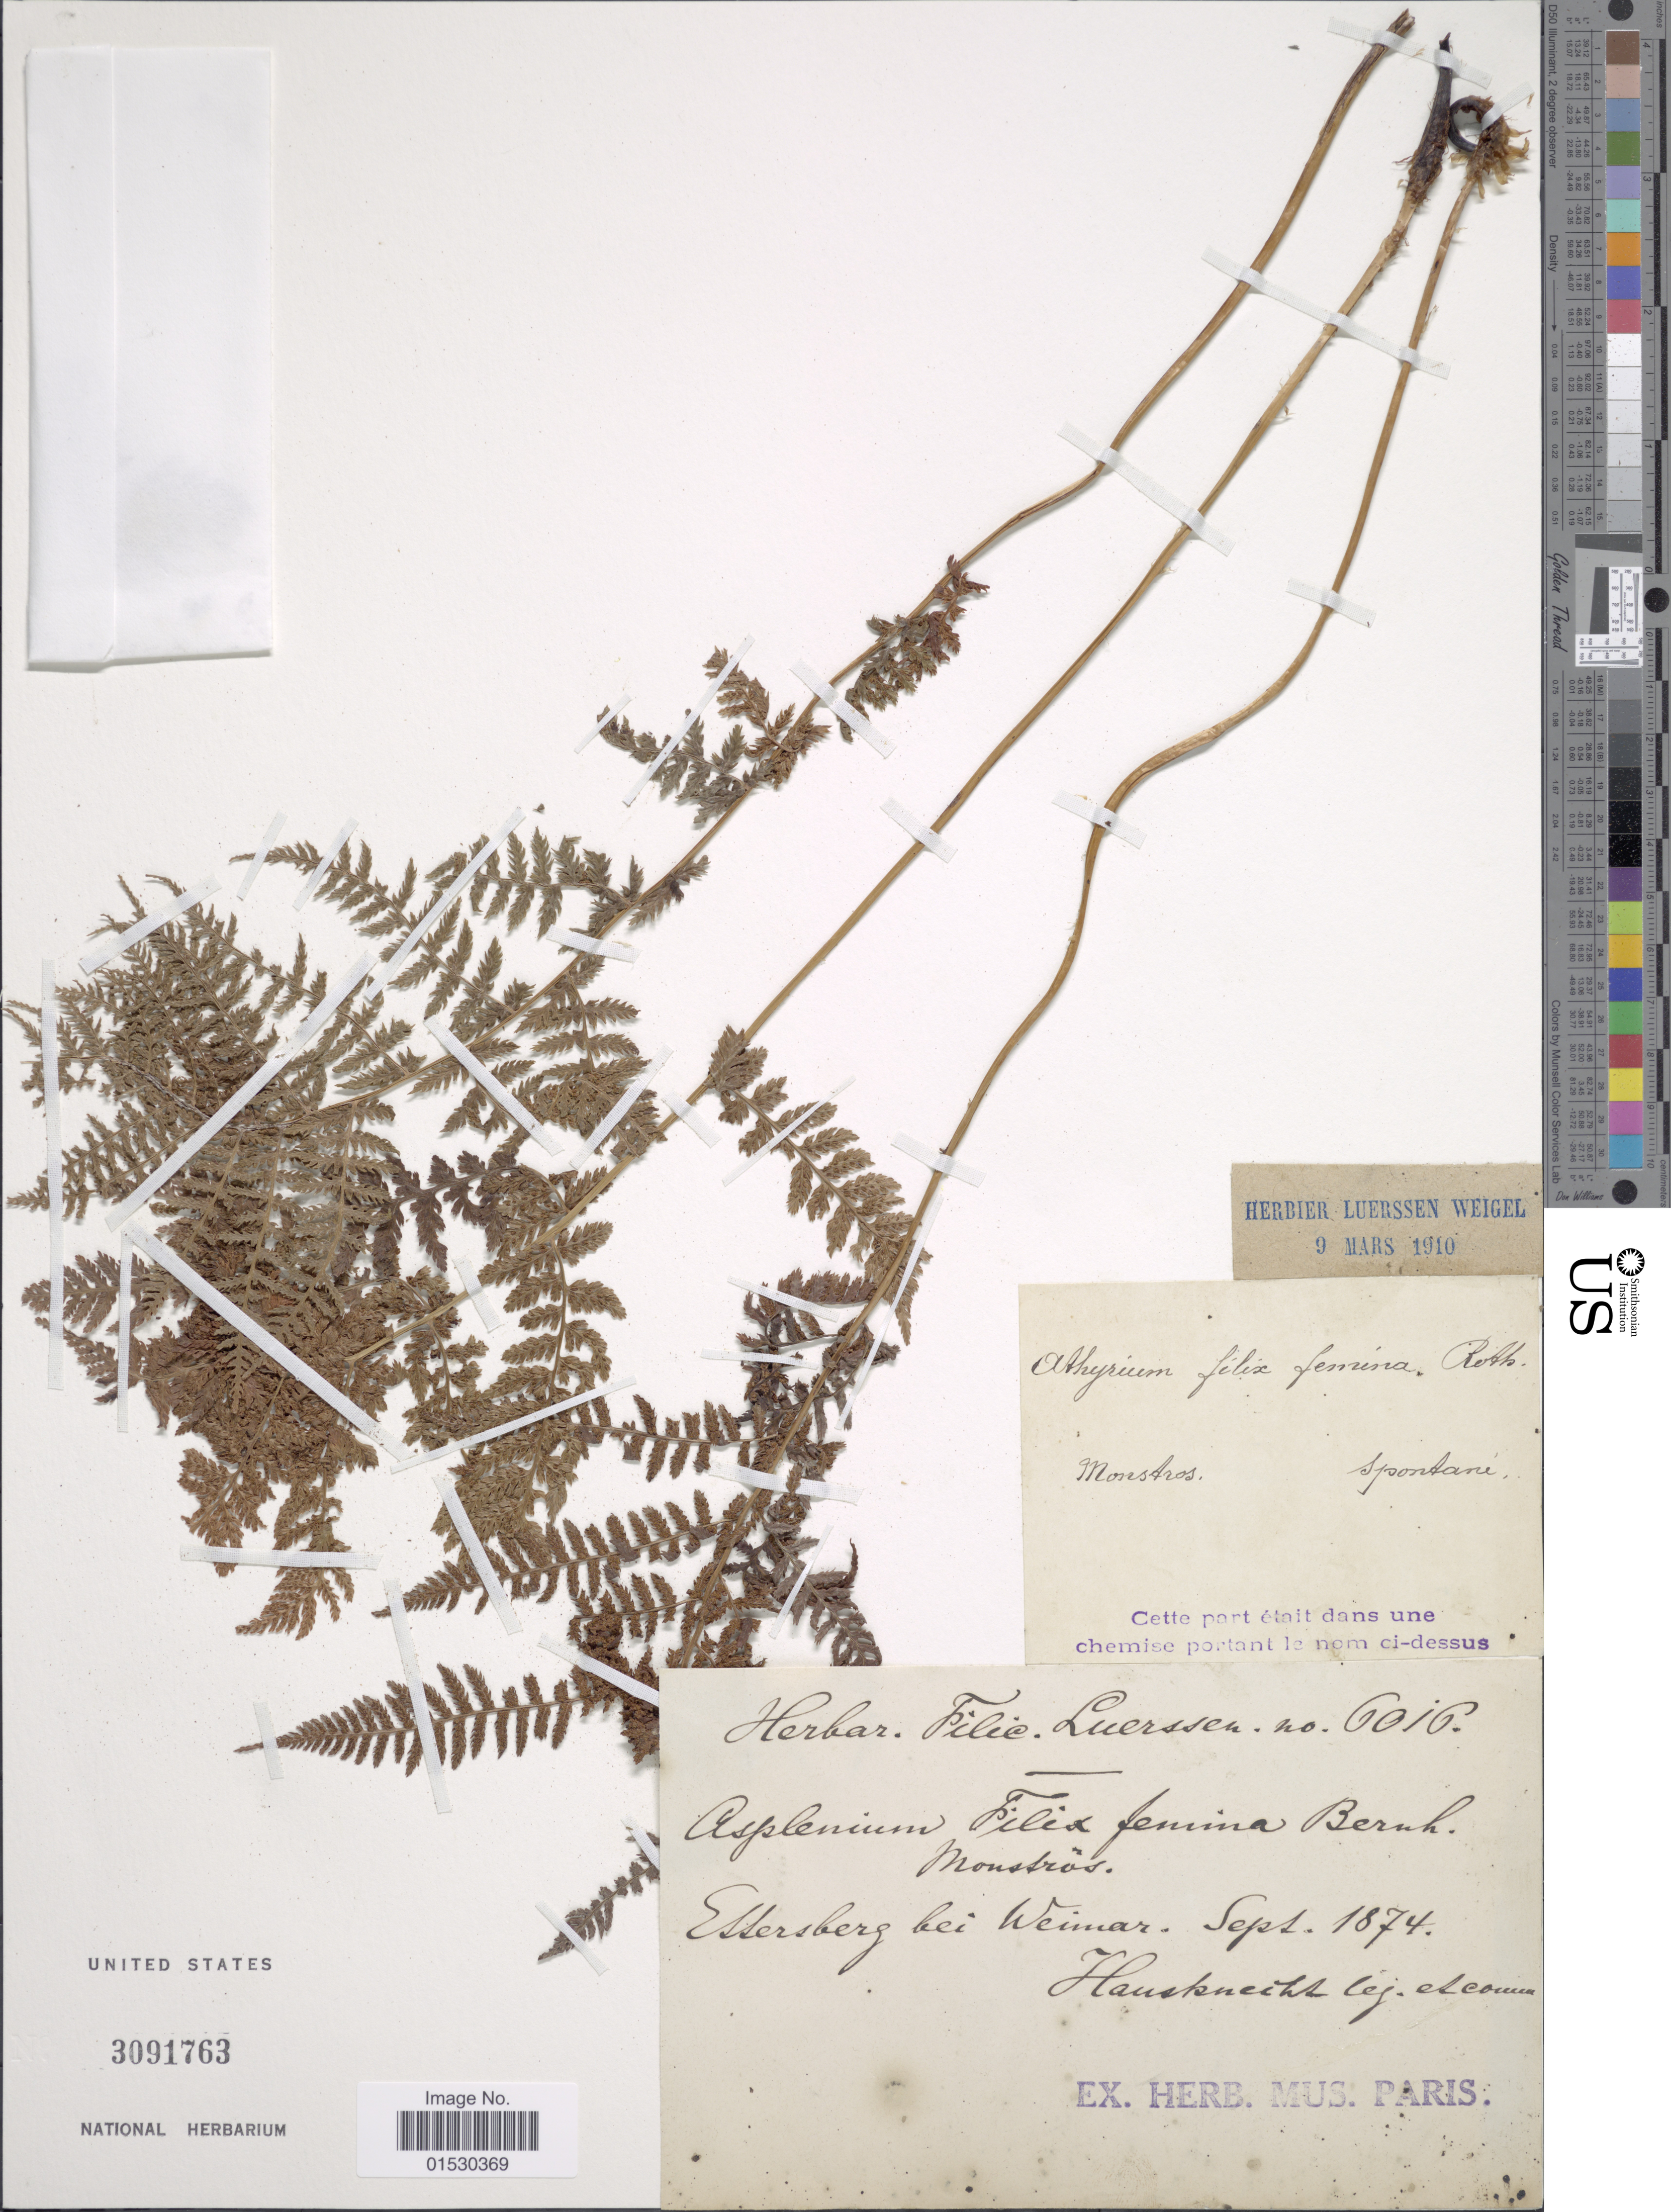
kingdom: Plantae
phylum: Tracheophyta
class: Polypodiopsida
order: Polypodiales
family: Athyriaceae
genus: Athyrium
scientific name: Athyrium filix-femina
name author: (L.) Roth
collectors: Hausknecht & Collector illegible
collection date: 1874-09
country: Germany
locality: Ettersberg bei Weimar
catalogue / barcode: US 3091763